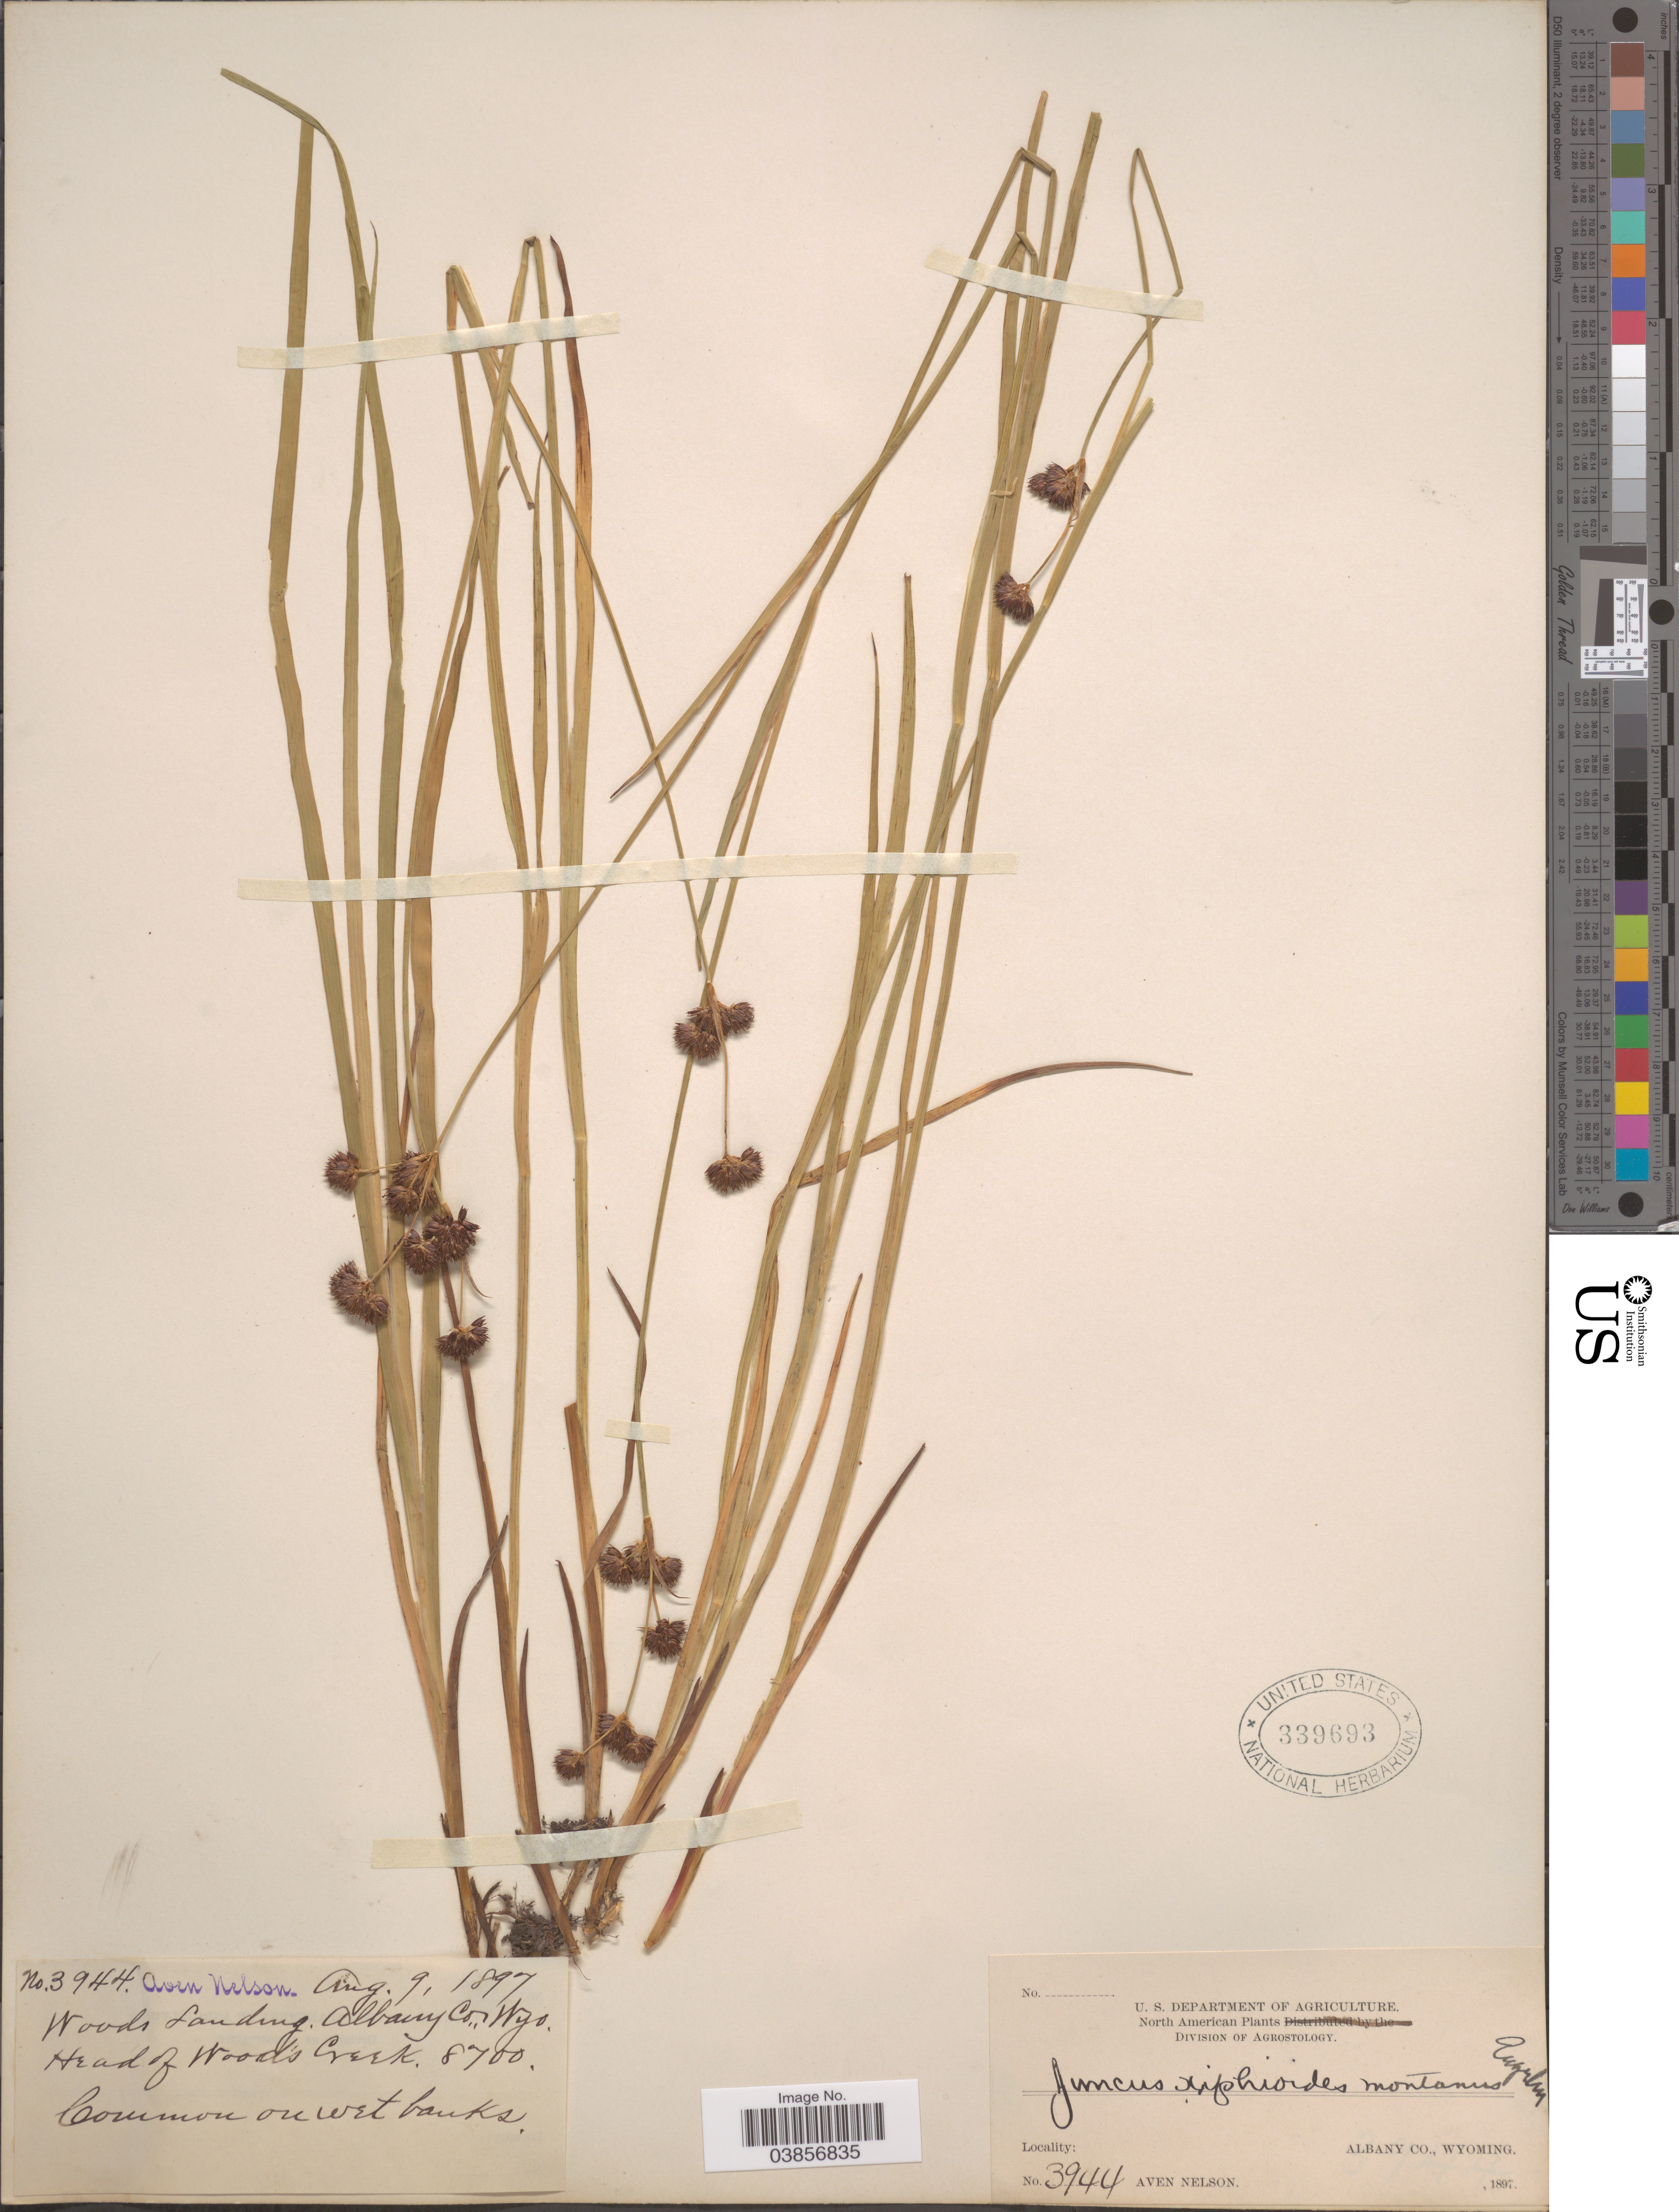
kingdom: Plantae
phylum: Tracheophyta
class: Liliopsida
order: Poales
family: Juncaceae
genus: Juncus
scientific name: Juncus saximontanus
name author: A. Nelson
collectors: A. Nelson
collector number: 3944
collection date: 1897-08-09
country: United States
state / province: Wyoming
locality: Woods Landing, Albany Co. Head of Woods Creek.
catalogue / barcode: US 339693